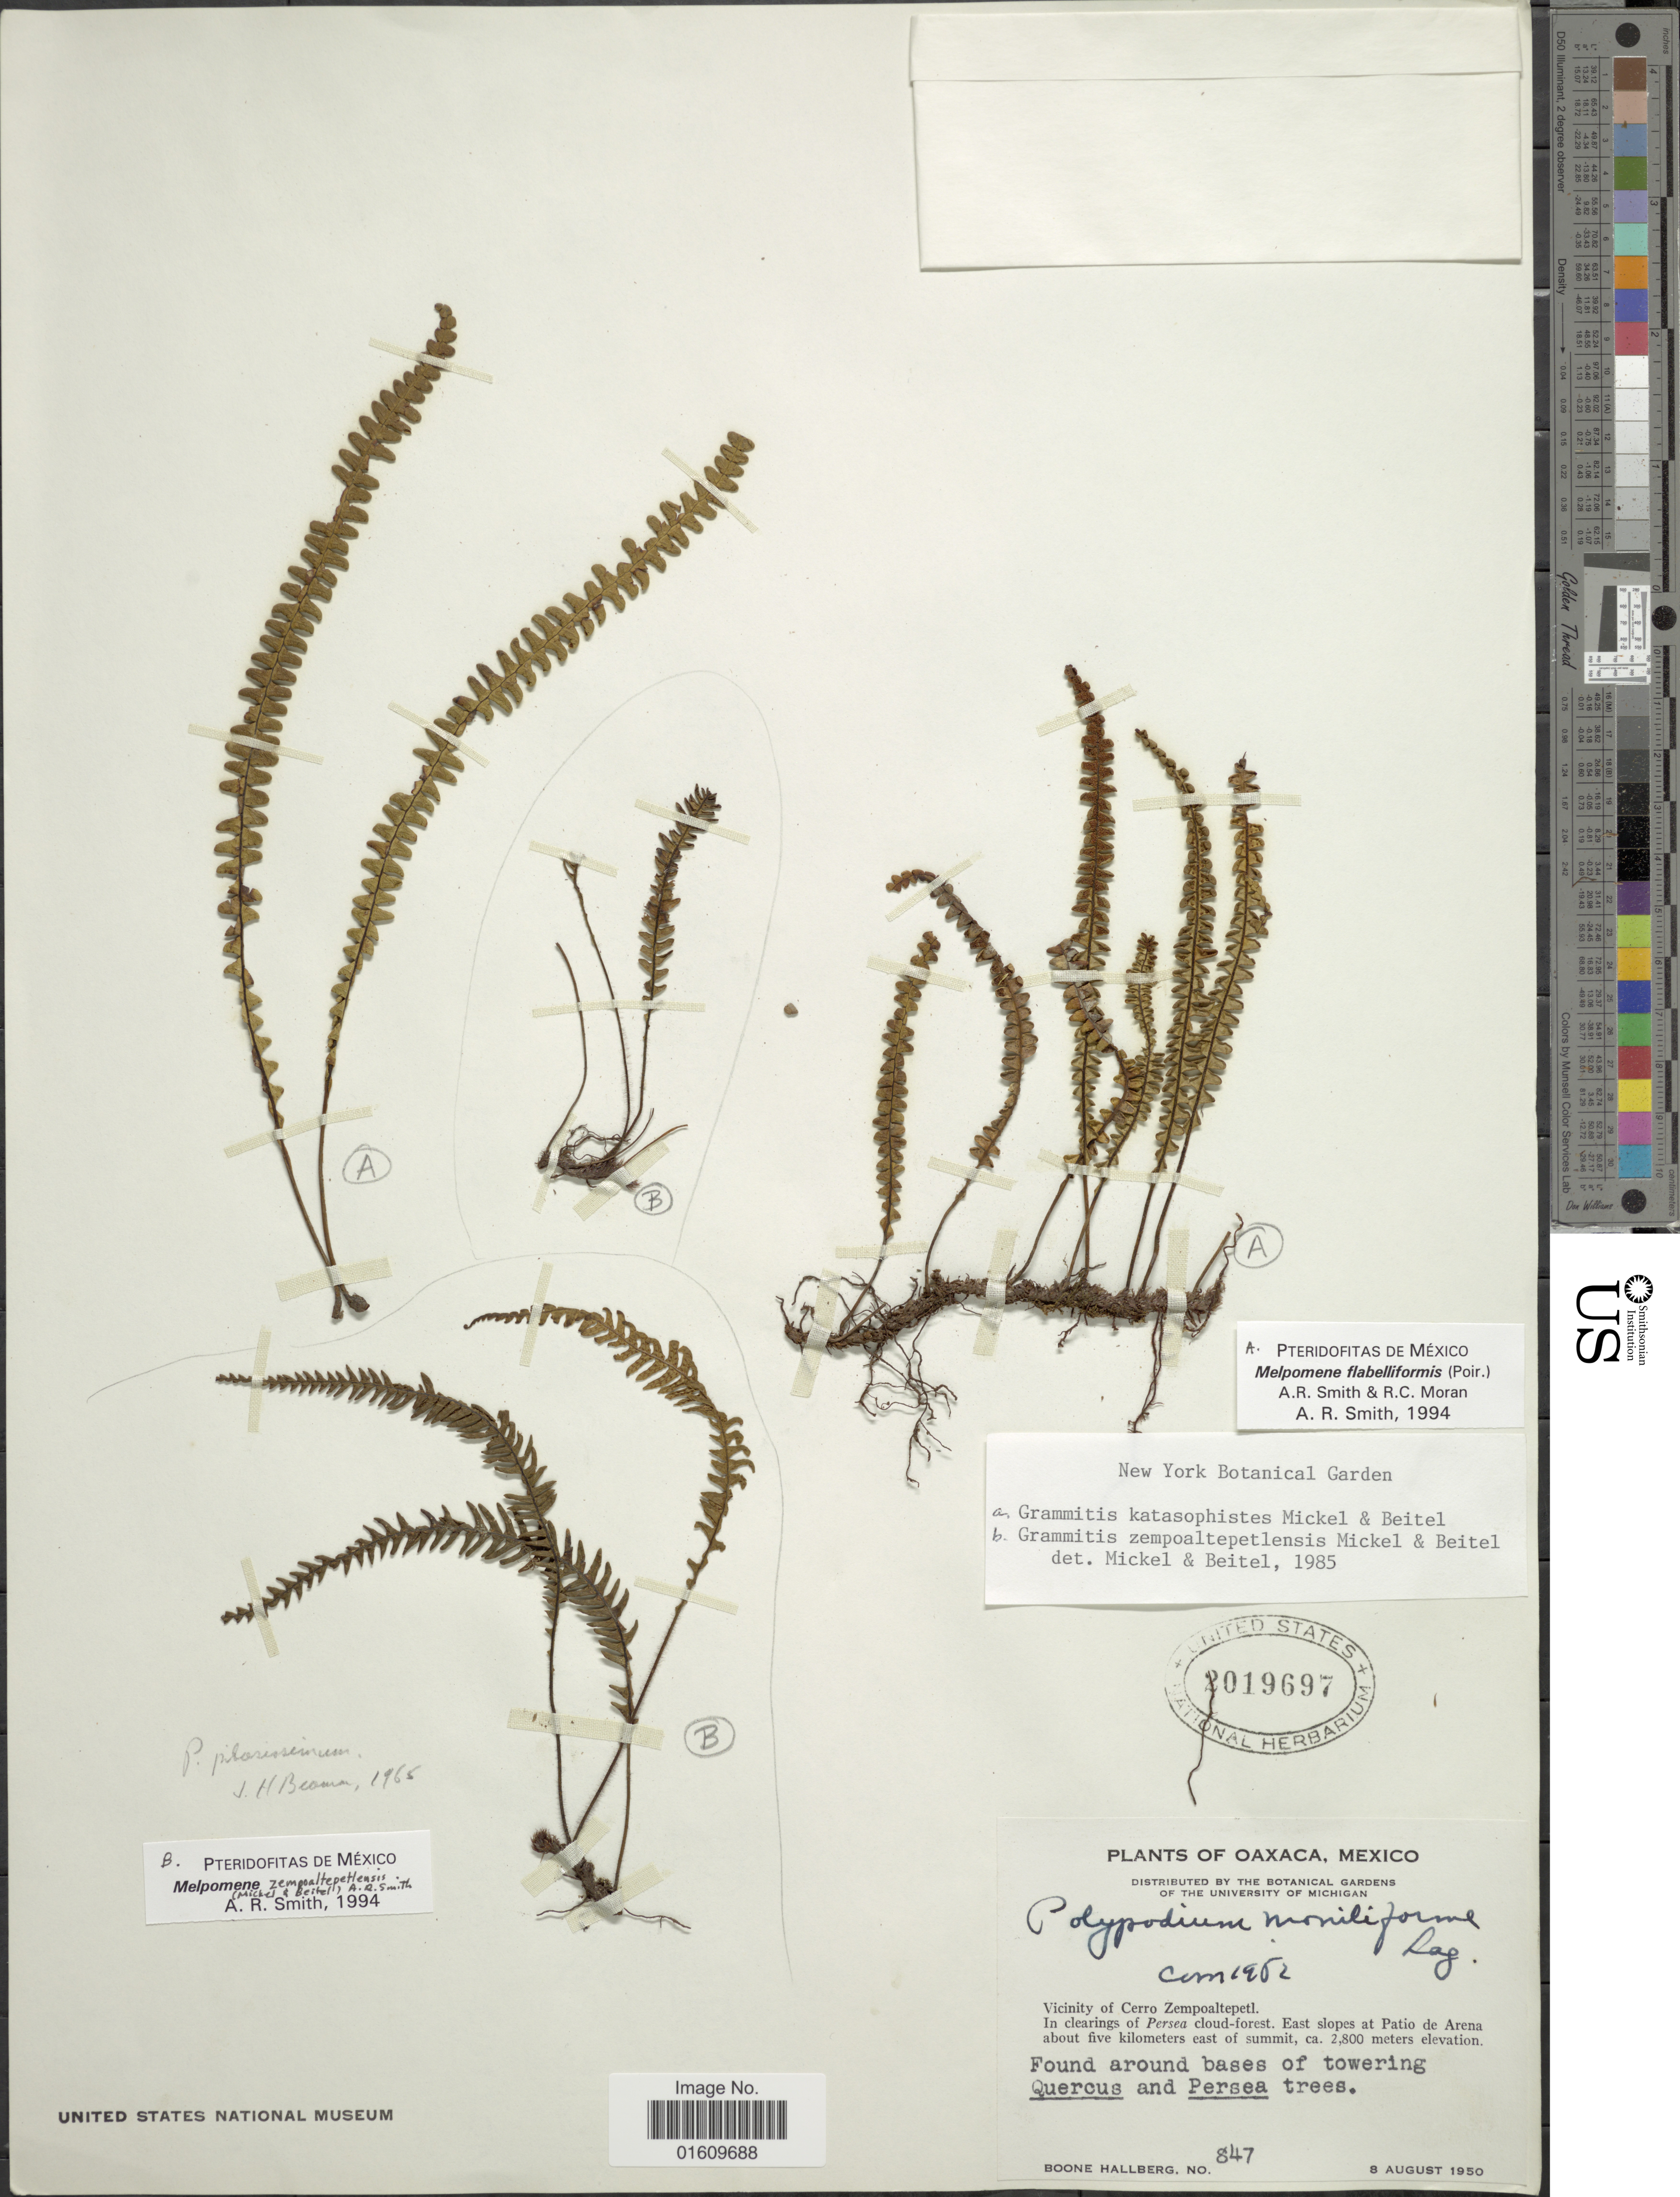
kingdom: Plantae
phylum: Tracheophyta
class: Polypodiopsida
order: Polypodiales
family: Polypodiaceae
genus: Melpomene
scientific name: Melpomene flabelliformis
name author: (Poir.) A.R. Sm. & R.C. Moran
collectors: B. Hallberg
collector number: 847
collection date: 1950-08-08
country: Mexico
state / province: Oaxaca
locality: Vicinity of Cerro Zempoalteptl, in clearing of Persea cloud - forest. East slopes at Patio de Arena about five kilometers east of summit.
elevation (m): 2800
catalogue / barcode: US 2019697